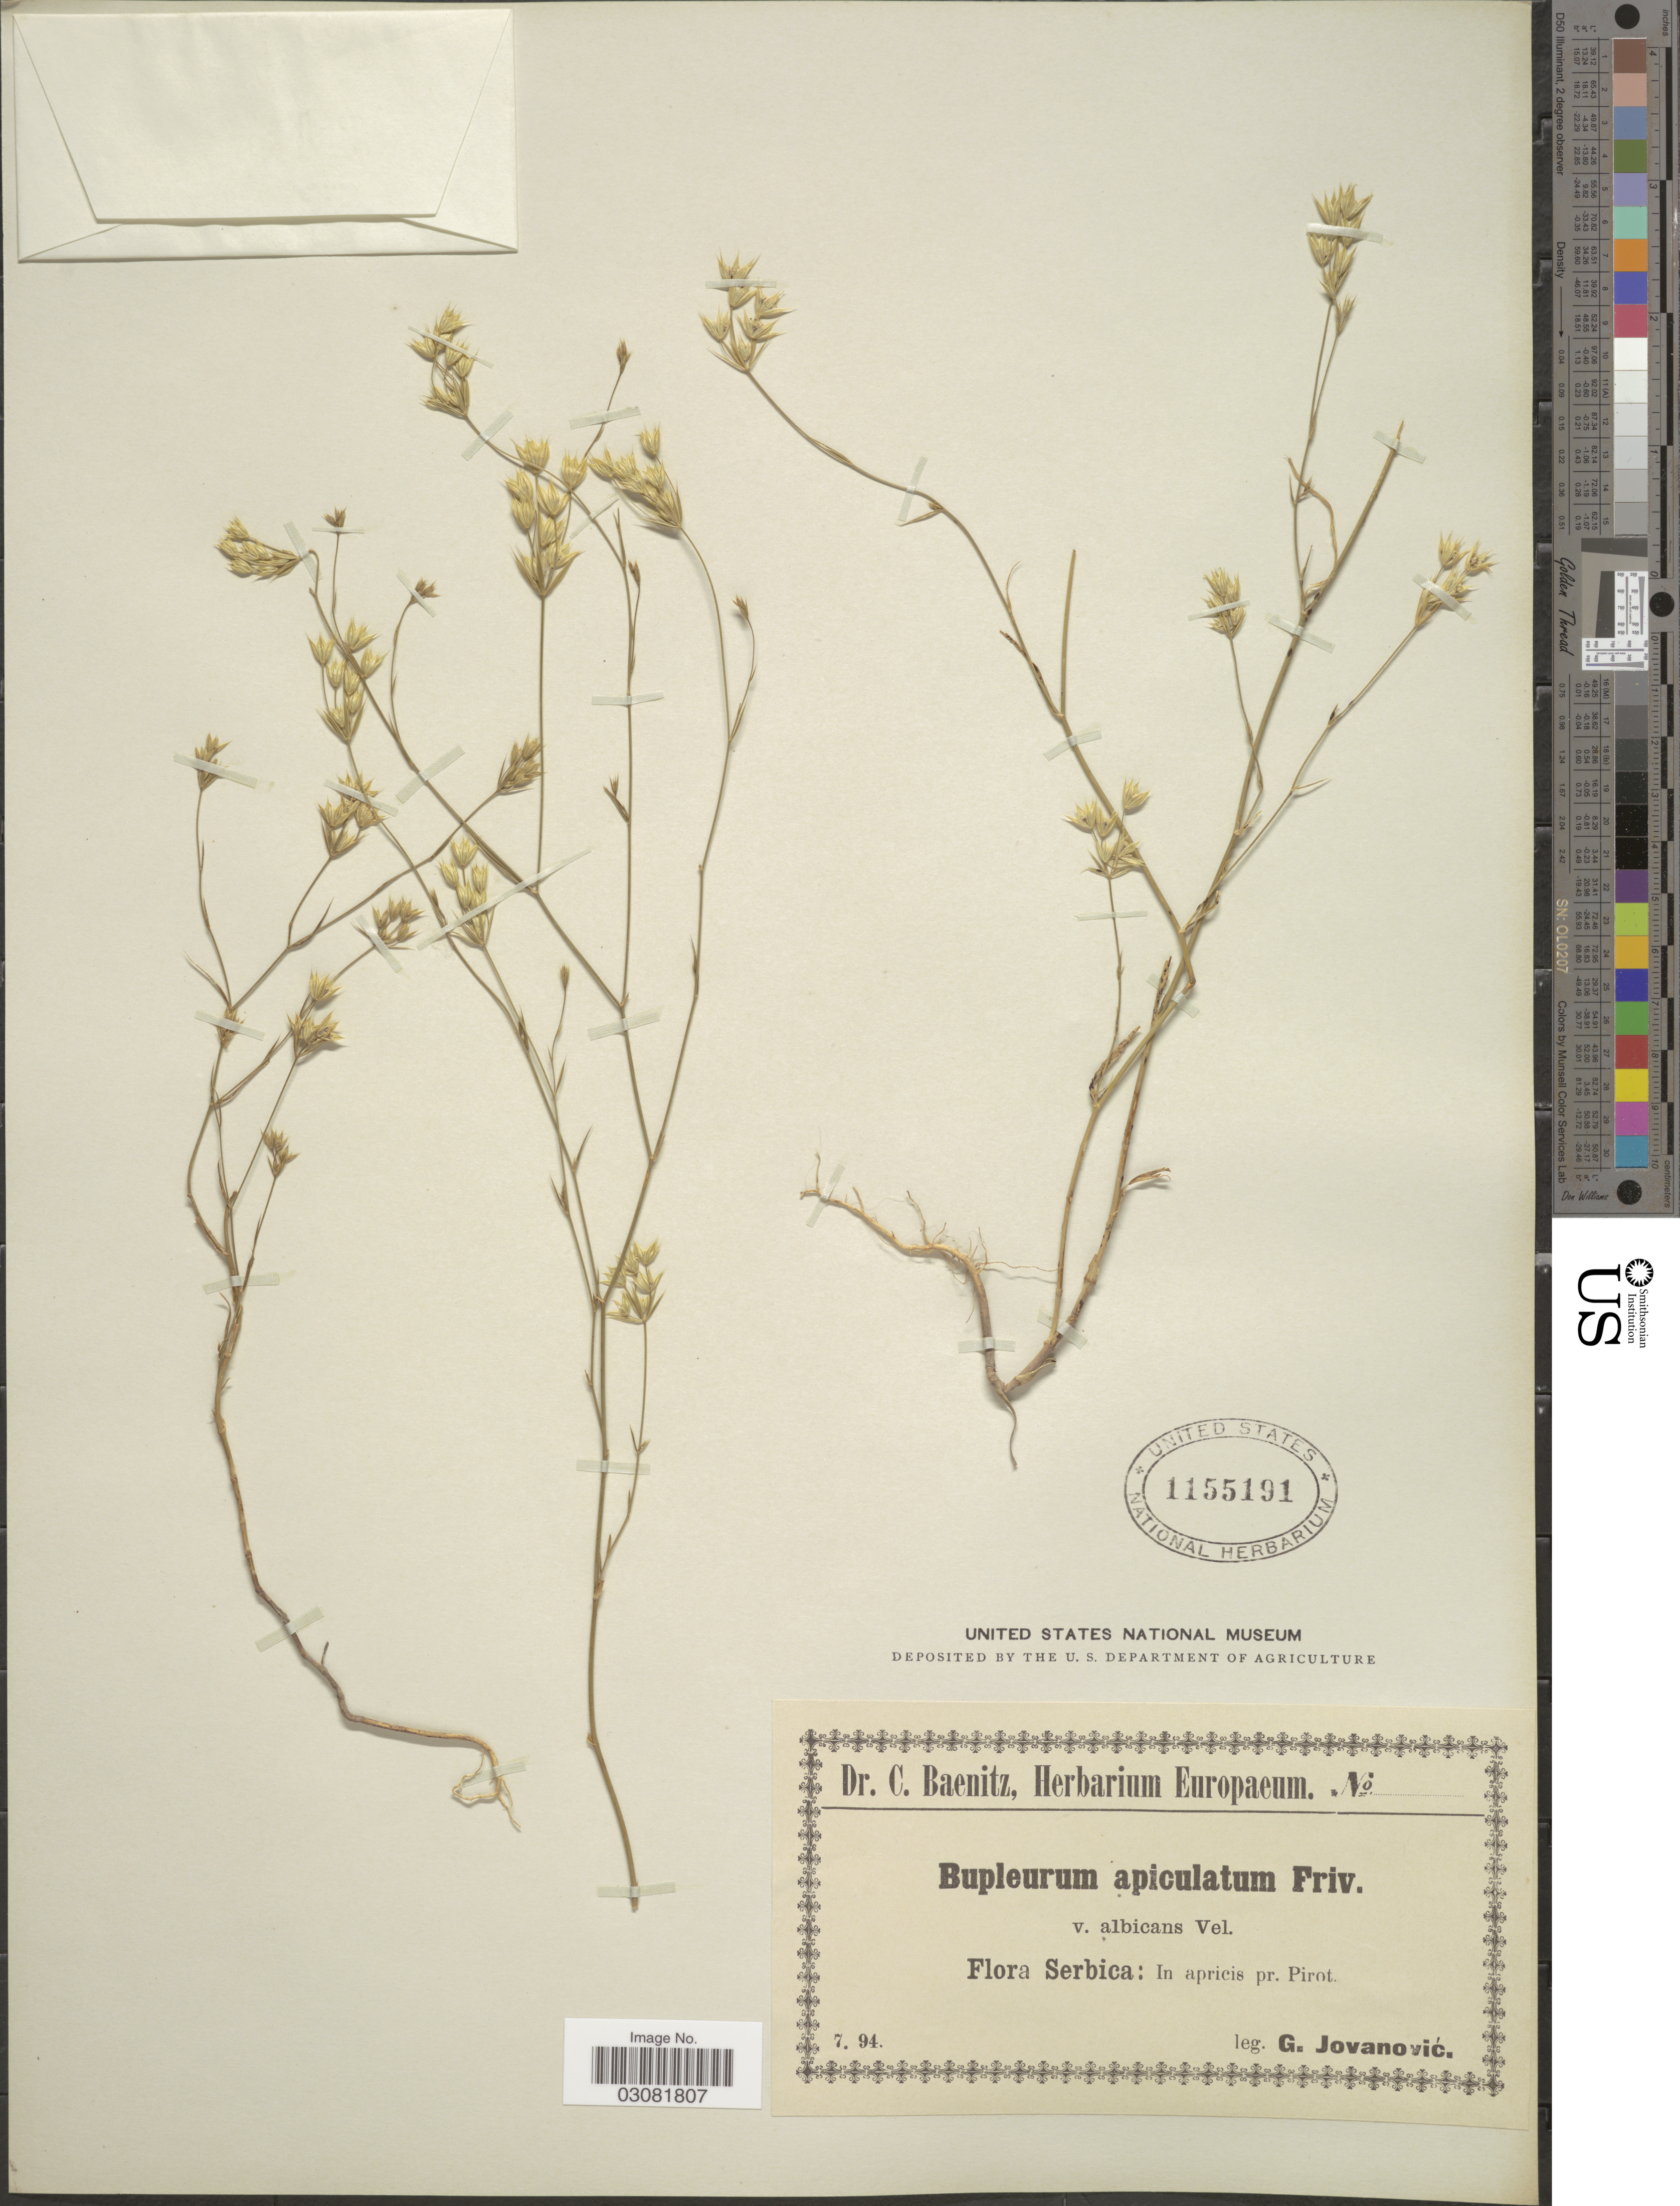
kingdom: Plantae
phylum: Tracheophyta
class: Magnoliopsida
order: Apiales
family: Apiaceae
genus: Bupleurum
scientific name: Bupleurum apiculatum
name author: Friv.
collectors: G. Jovanovic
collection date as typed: Transcribed d/m/y: /7/94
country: Serbia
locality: Serbica: In aprucus pr. Pirot.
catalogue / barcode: US 1155191